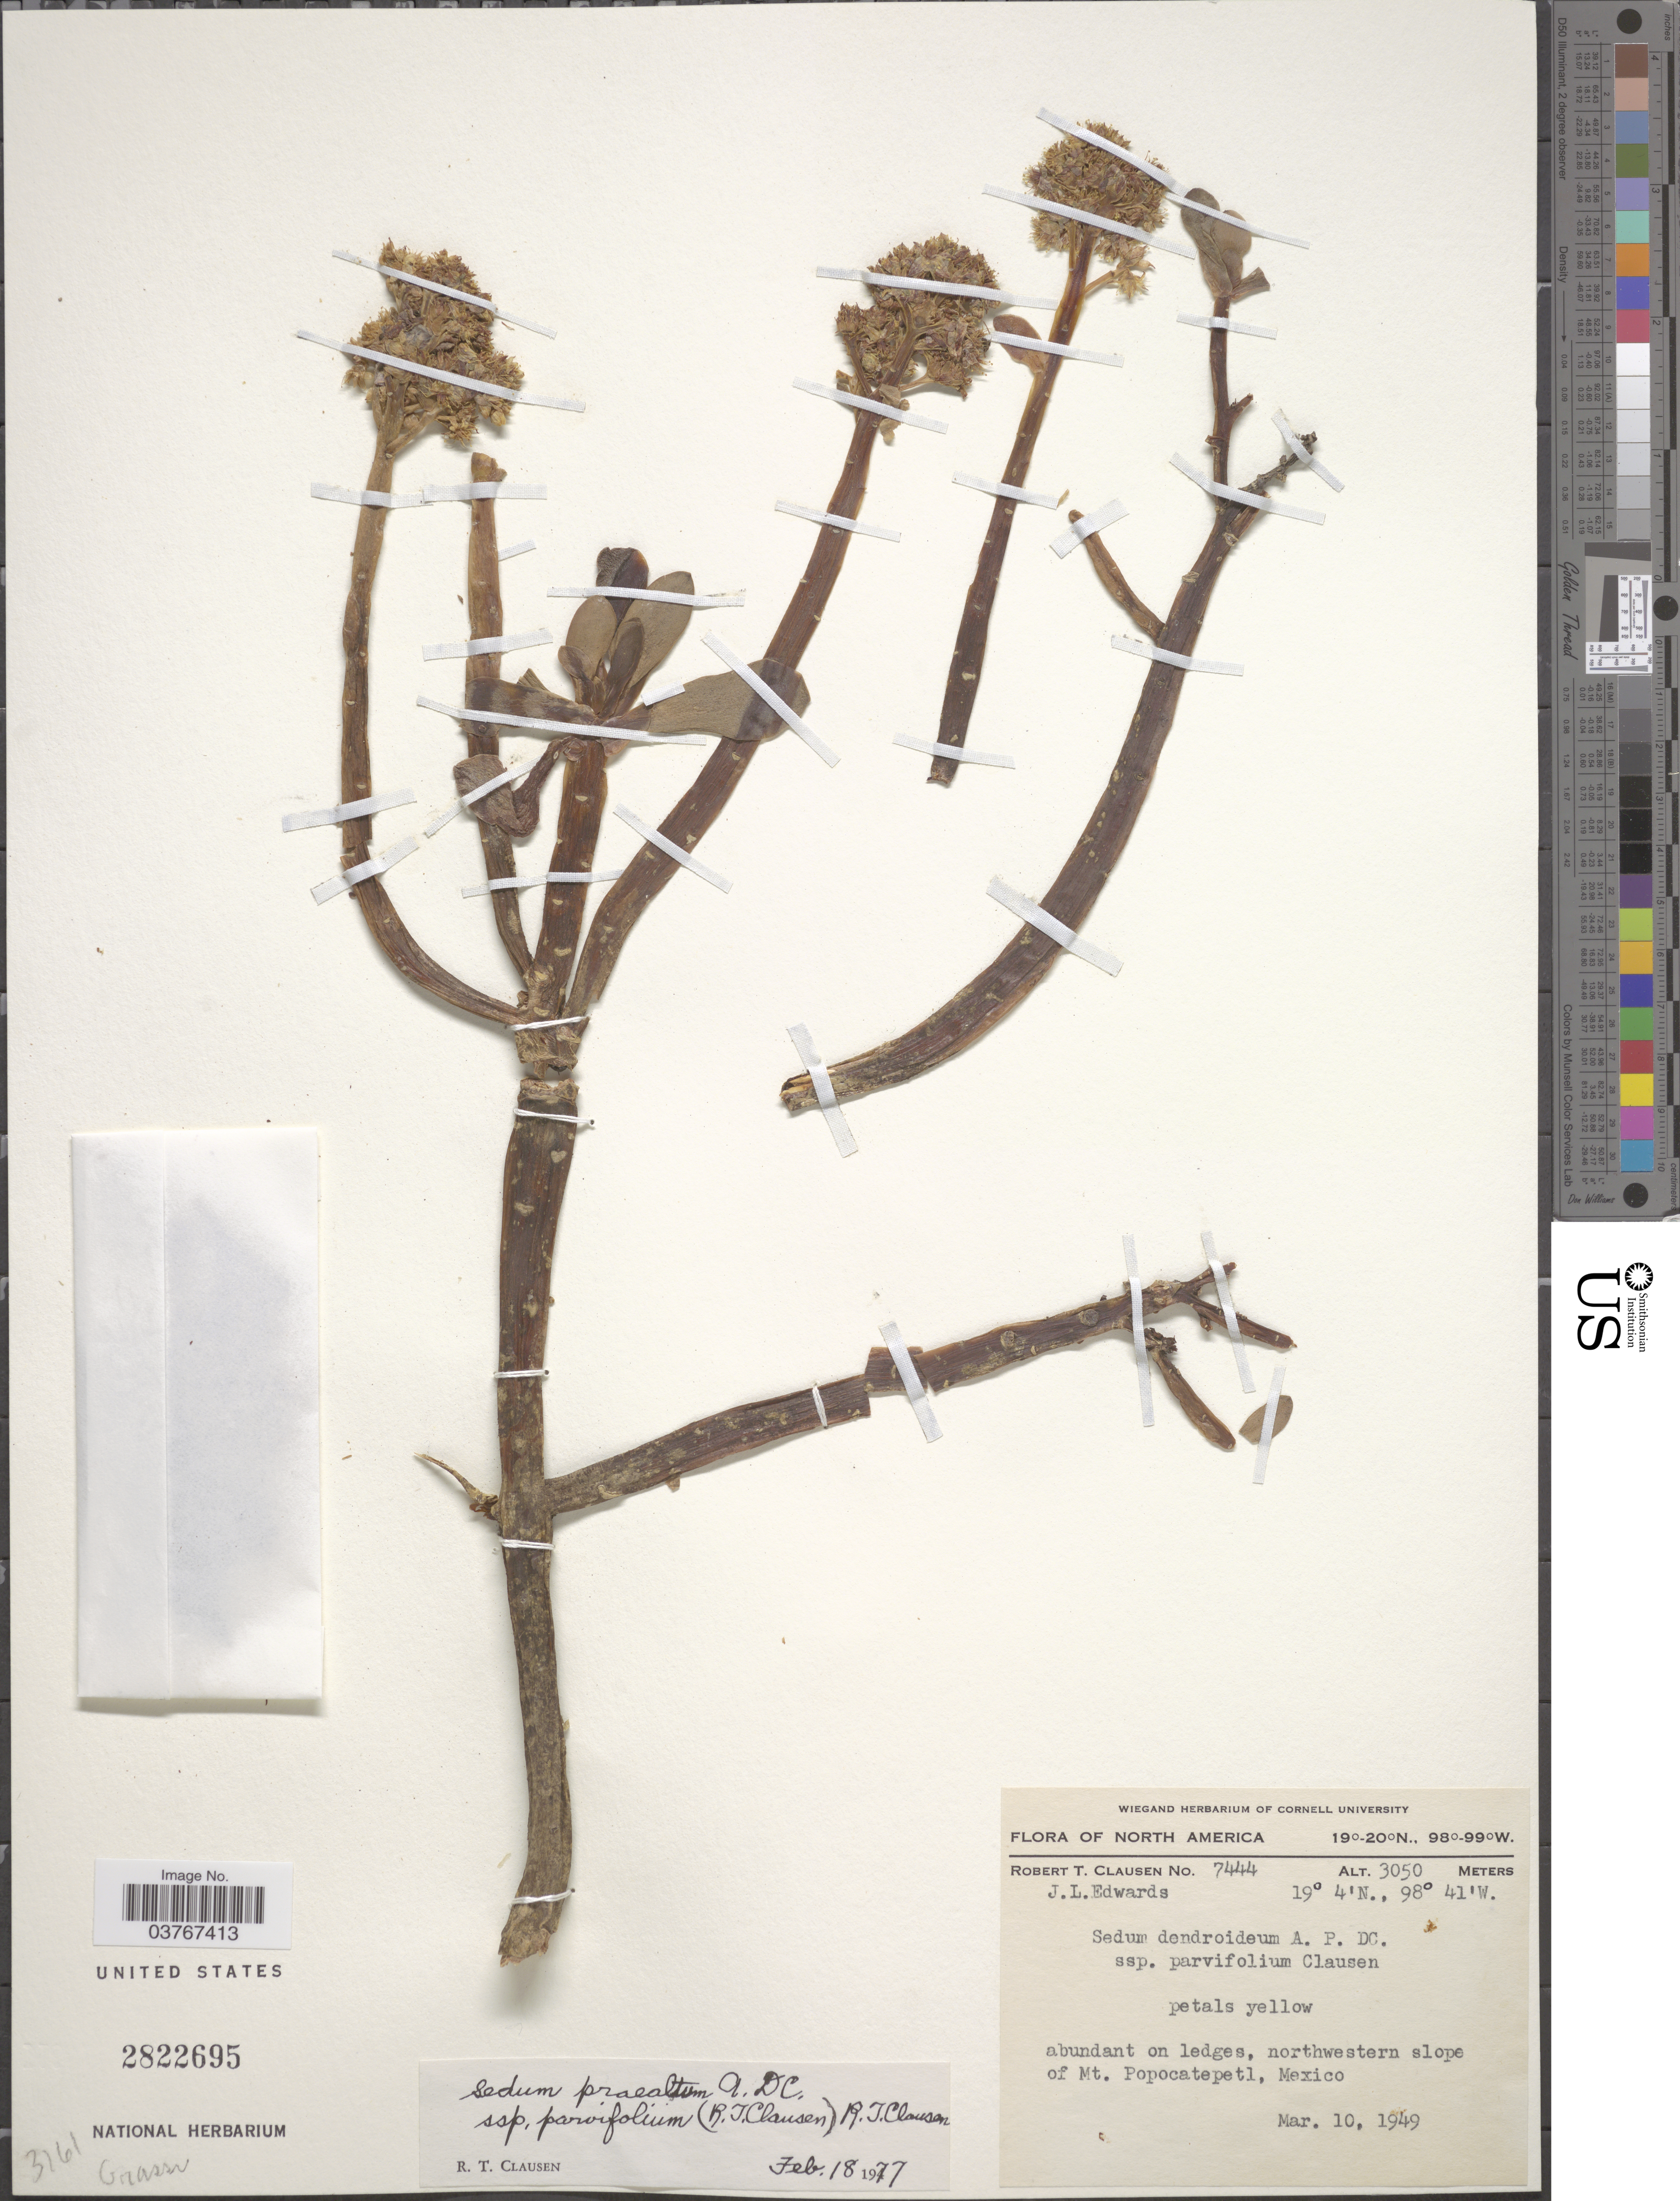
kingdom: Plantae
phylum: Tracheophyta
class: Magnoliopsida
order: Saxifragales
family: Crassulaceae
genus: Sedum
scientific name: Sedum praealtum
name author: A. DC.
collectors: R. T. Clausen & J. Edwards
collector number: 7444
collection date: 1949-03-10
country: Mexico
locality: Northwestern slope of Mt. Popocatepetl.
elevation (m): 3050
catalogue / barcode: US 2822695